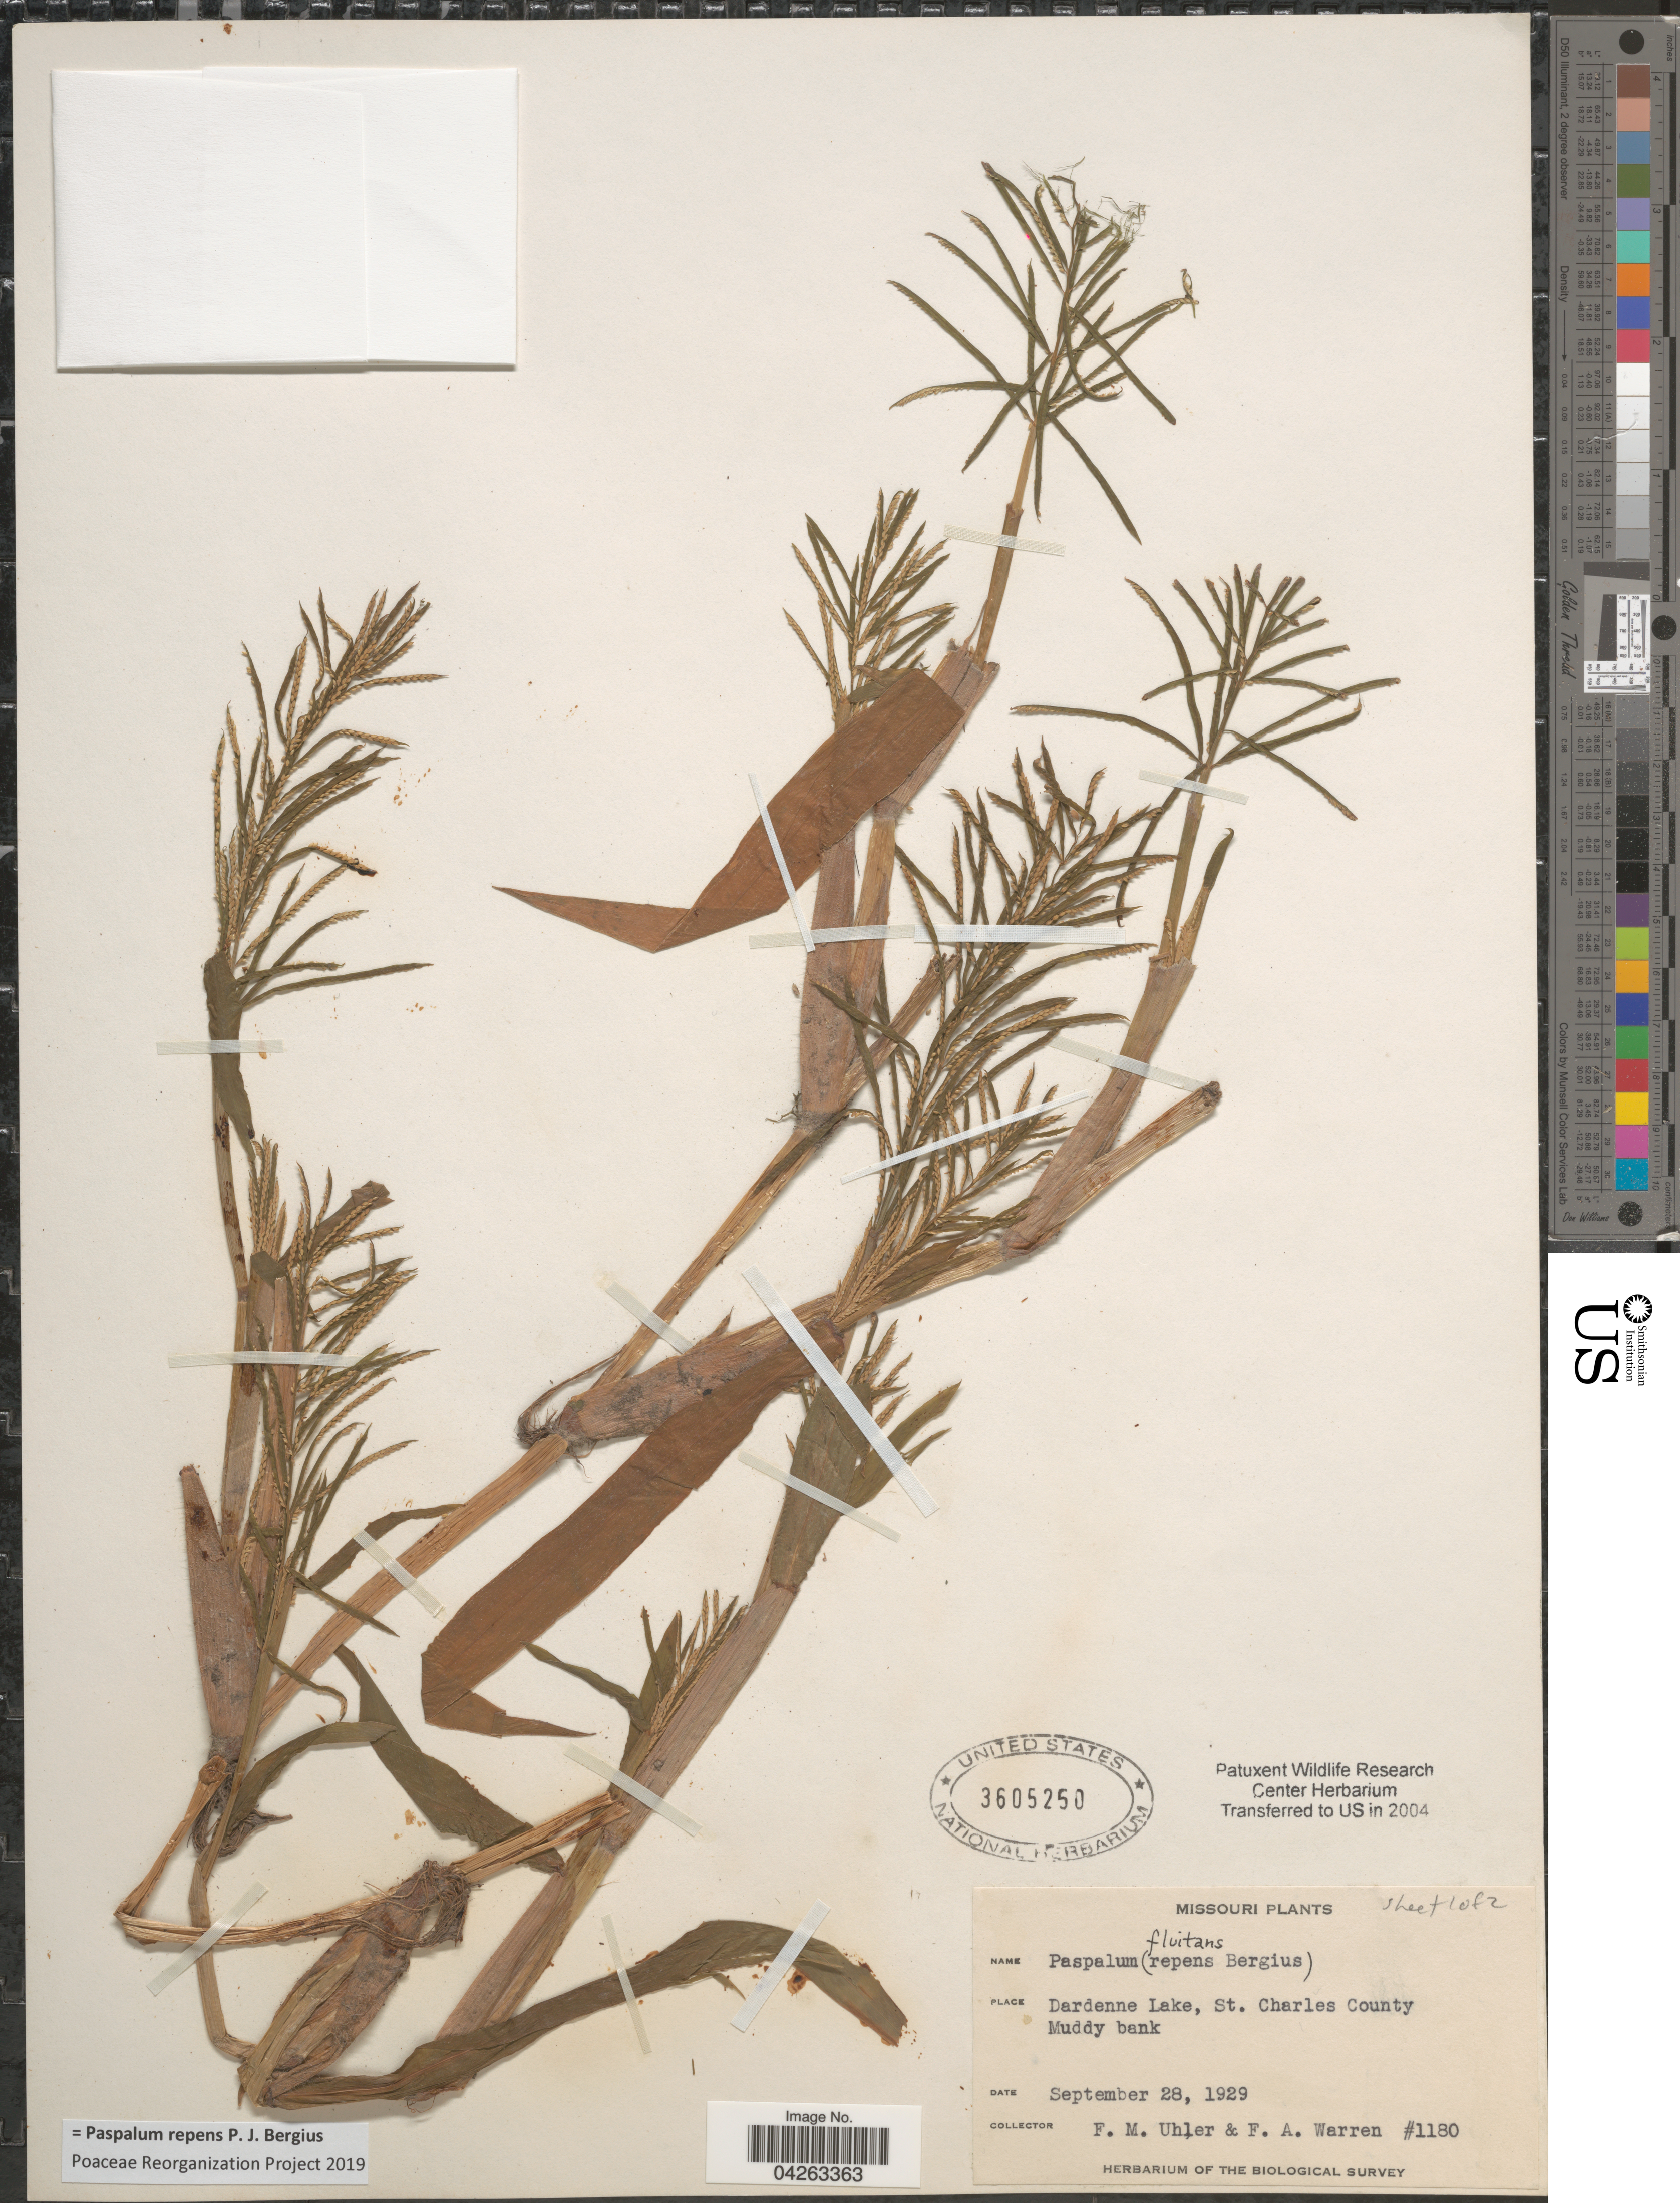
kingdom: Plantae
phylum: Tracheophyta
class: Liliopsida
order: Poales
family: Poaceae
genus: Paspalum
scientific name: Paspalum repens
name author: P.J. Bergius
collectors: F. M. Uhler & F. Warren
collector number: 1180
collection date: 1929-09-28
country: United States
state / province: Missouri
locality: Dardenne Lake, St. Charles County. Muddy bank. The Biological Survey.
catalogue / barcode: US 3605250